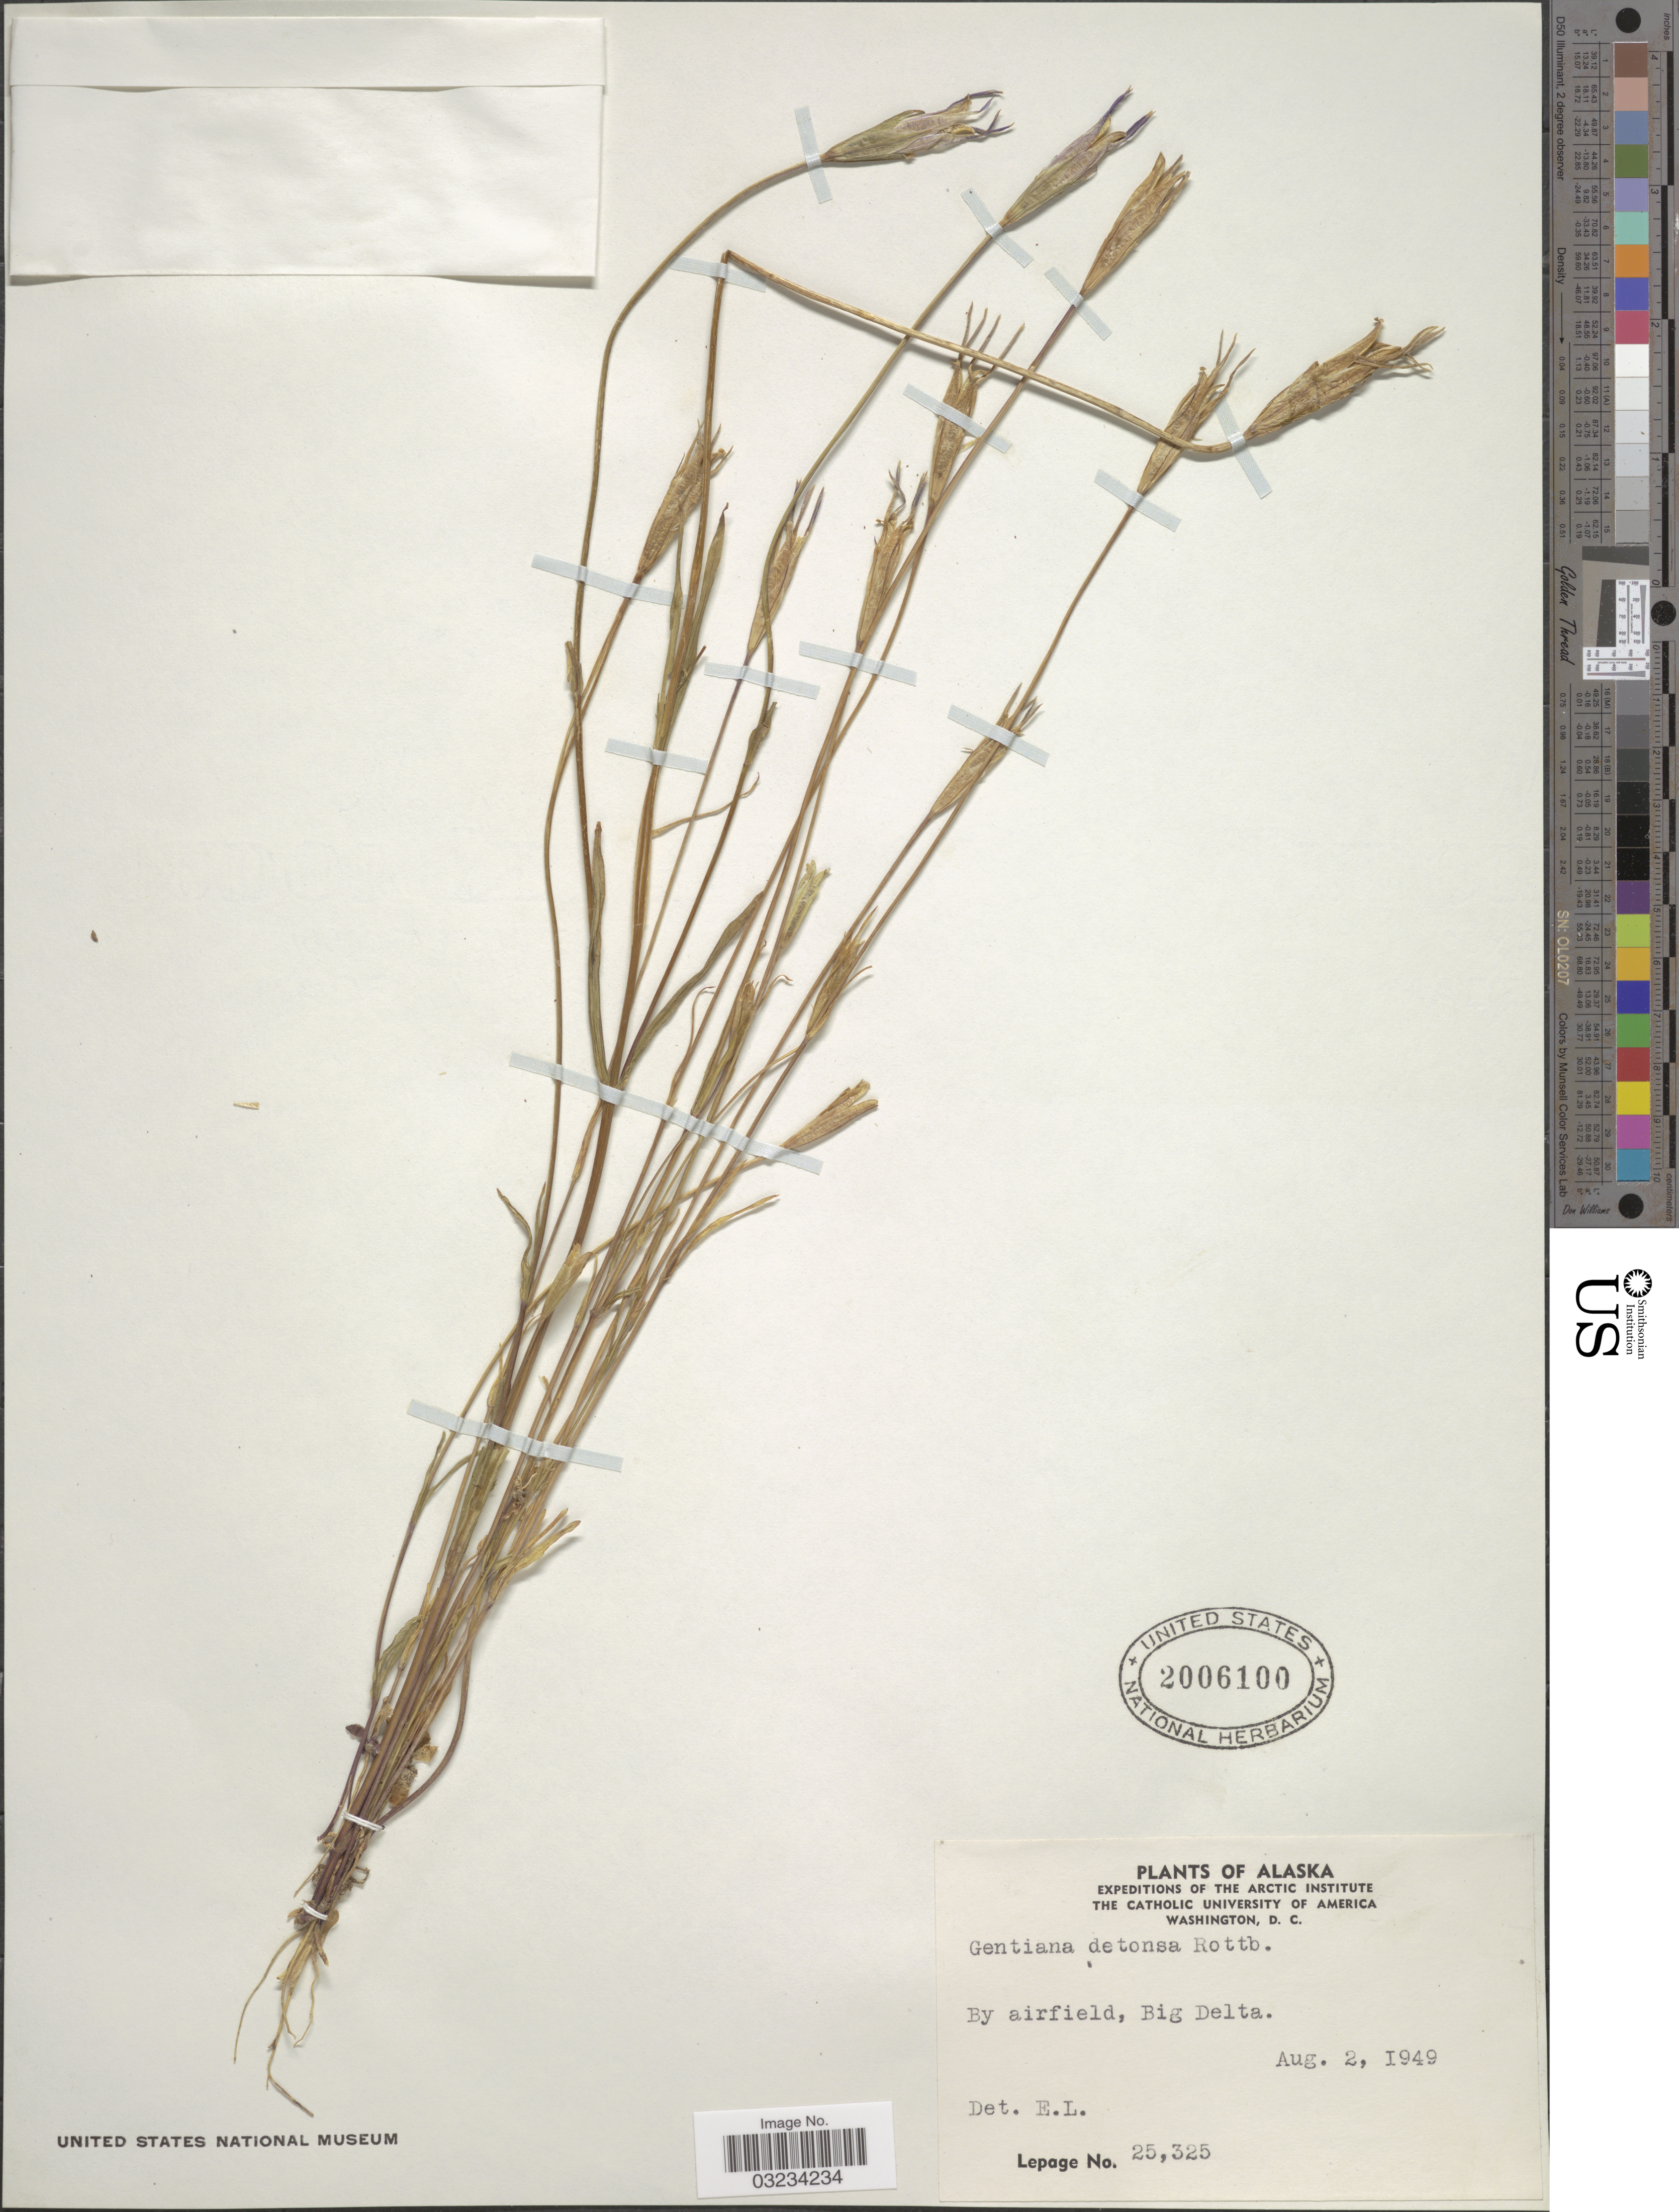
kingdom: Plantae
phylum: Tracheophyta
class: Magnoliopsida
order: Gentianales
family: Gentianaceae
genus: Gentiana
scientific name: Gentiana dentosa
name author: Rottb.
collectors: -. LePage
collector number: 25325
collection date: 1949-08-02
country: United States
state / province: Alaska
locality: By airfield, Big Delta.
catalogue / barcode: US 2006100